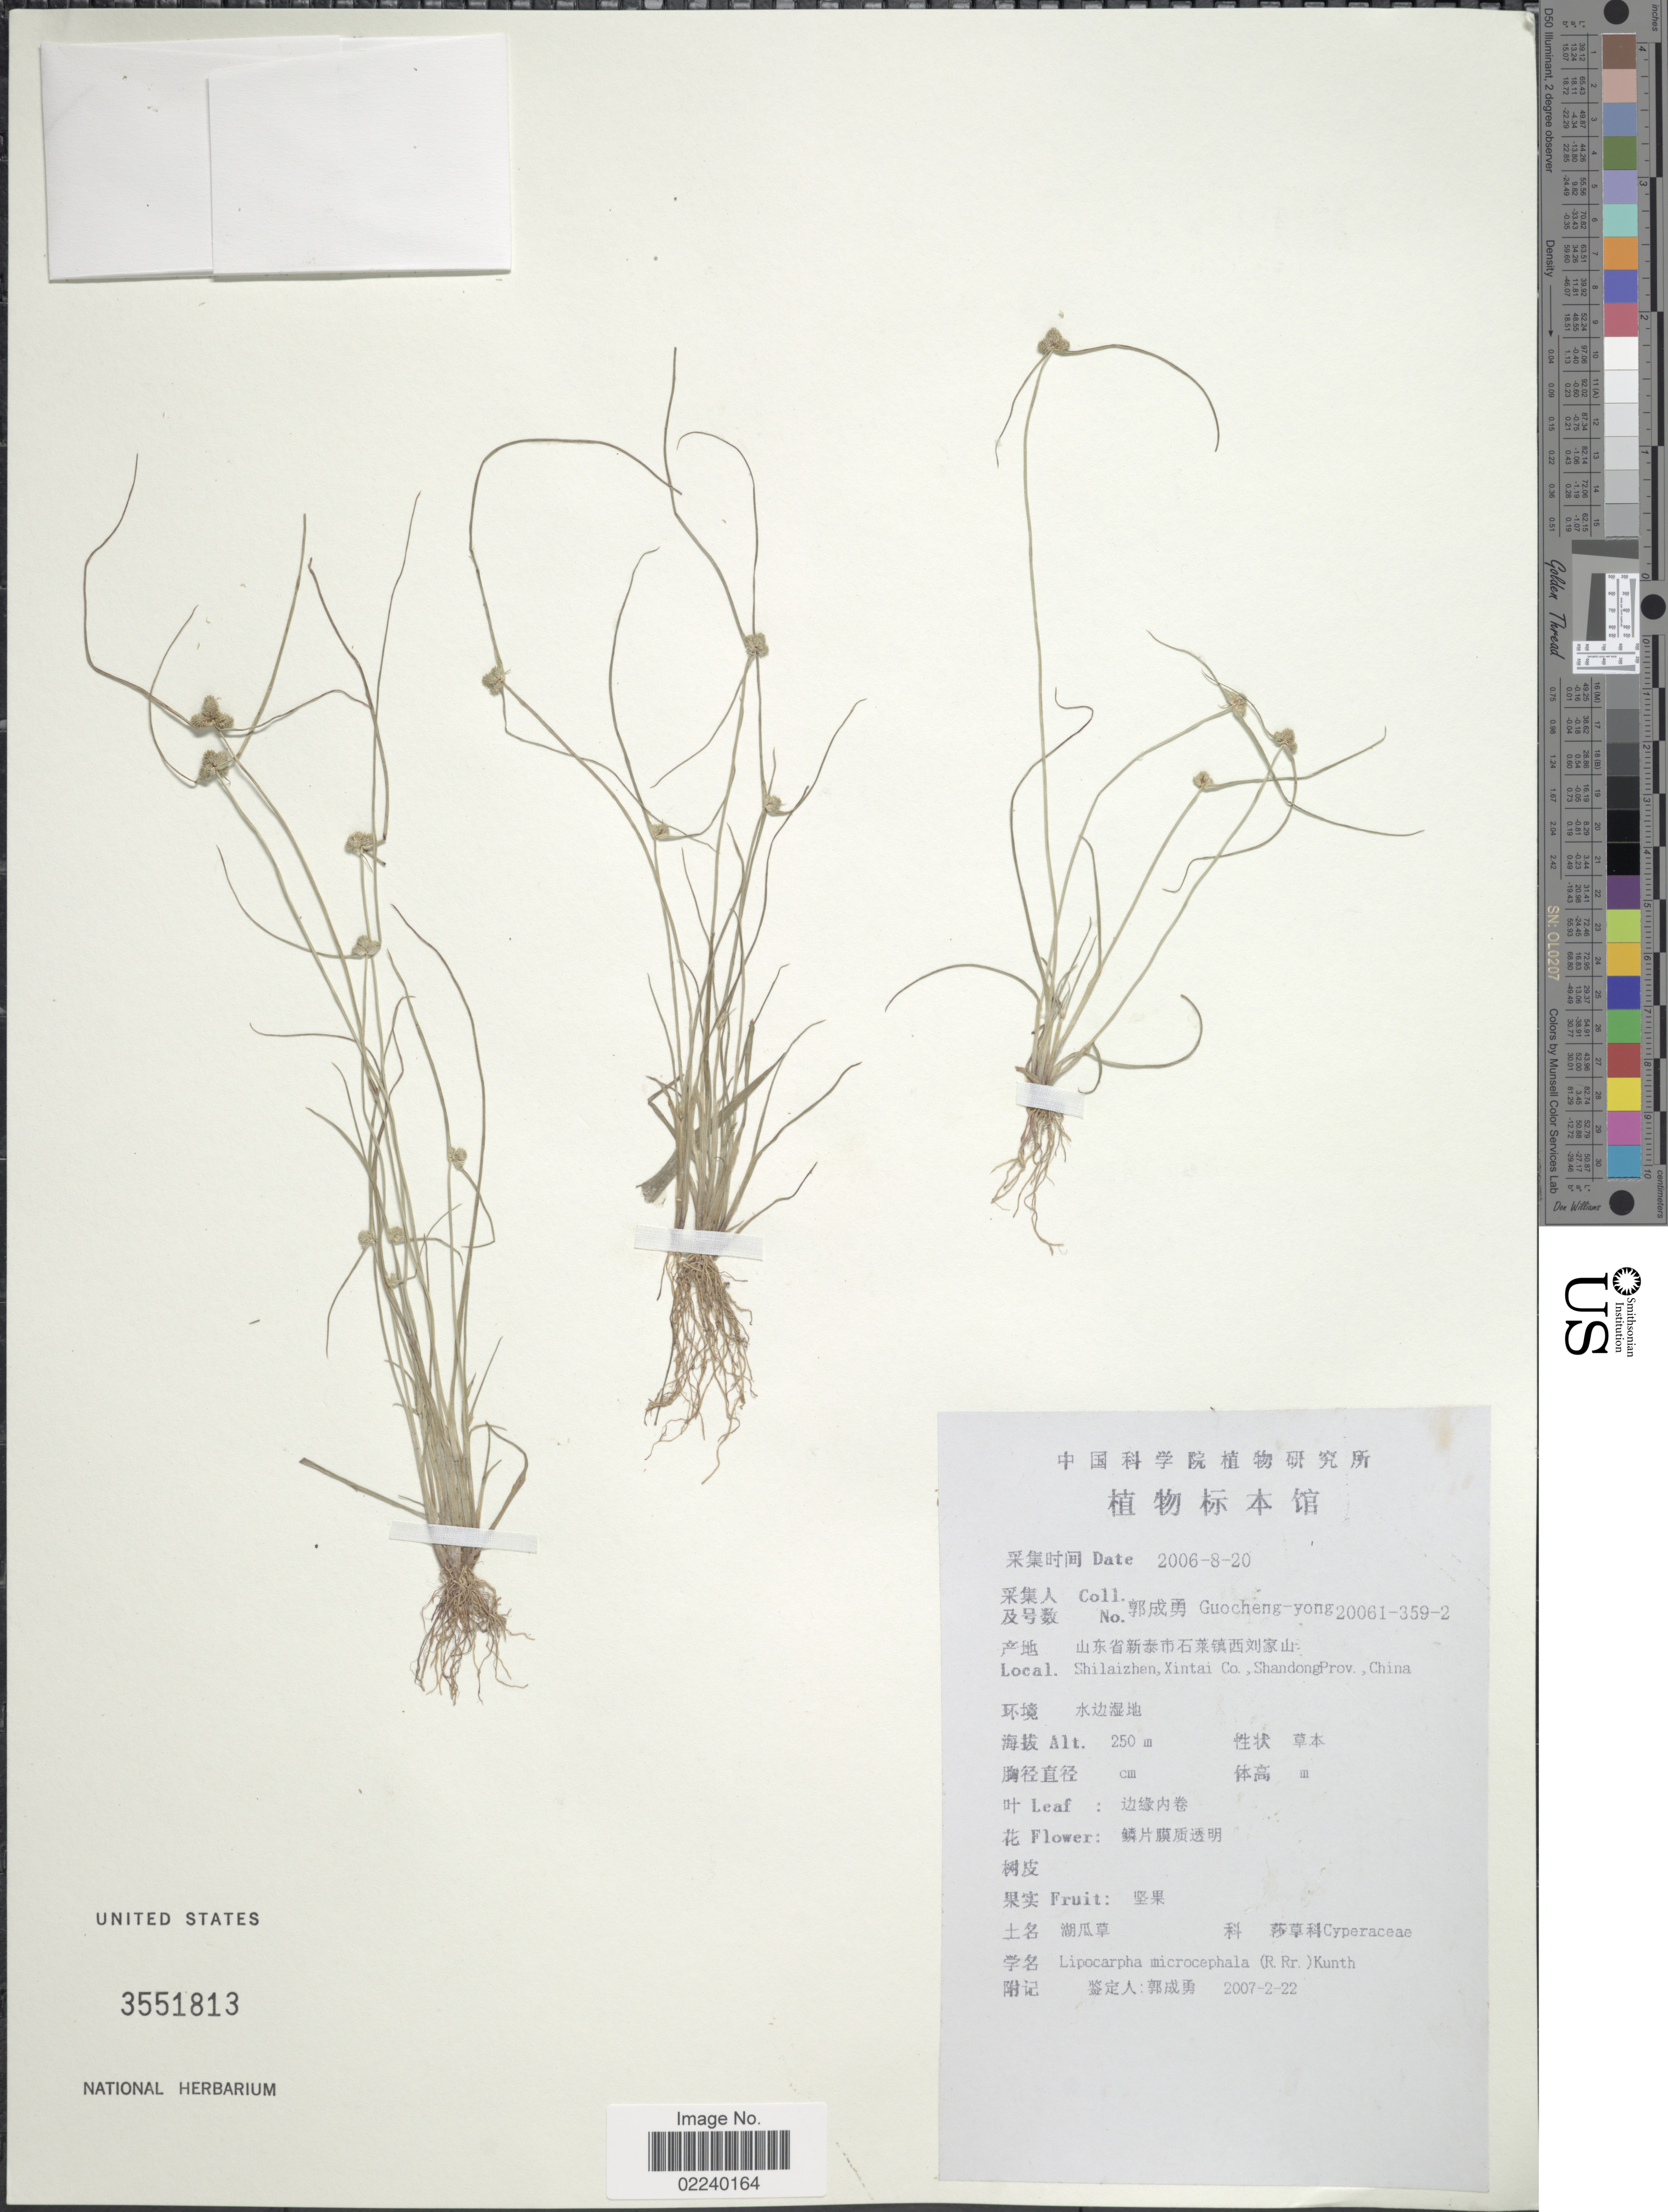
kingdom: Plantae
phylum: Tracheophyta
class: Liliopsida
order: Poales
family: Cyperaceae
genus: Cyperus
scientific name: Cyperus leptocarpus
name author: (F. Muell.) Bauters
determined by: Strong, M. T., (US), Smithsonian Institution - National Museum of Natural History (UNITED STATES)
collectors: Guo cheng-yong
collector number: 20061-359-2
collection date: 2006-08-20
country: China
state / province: Shandong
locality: Shilaizhen, Xintai Co.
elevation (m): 250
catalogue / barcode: US 3551813